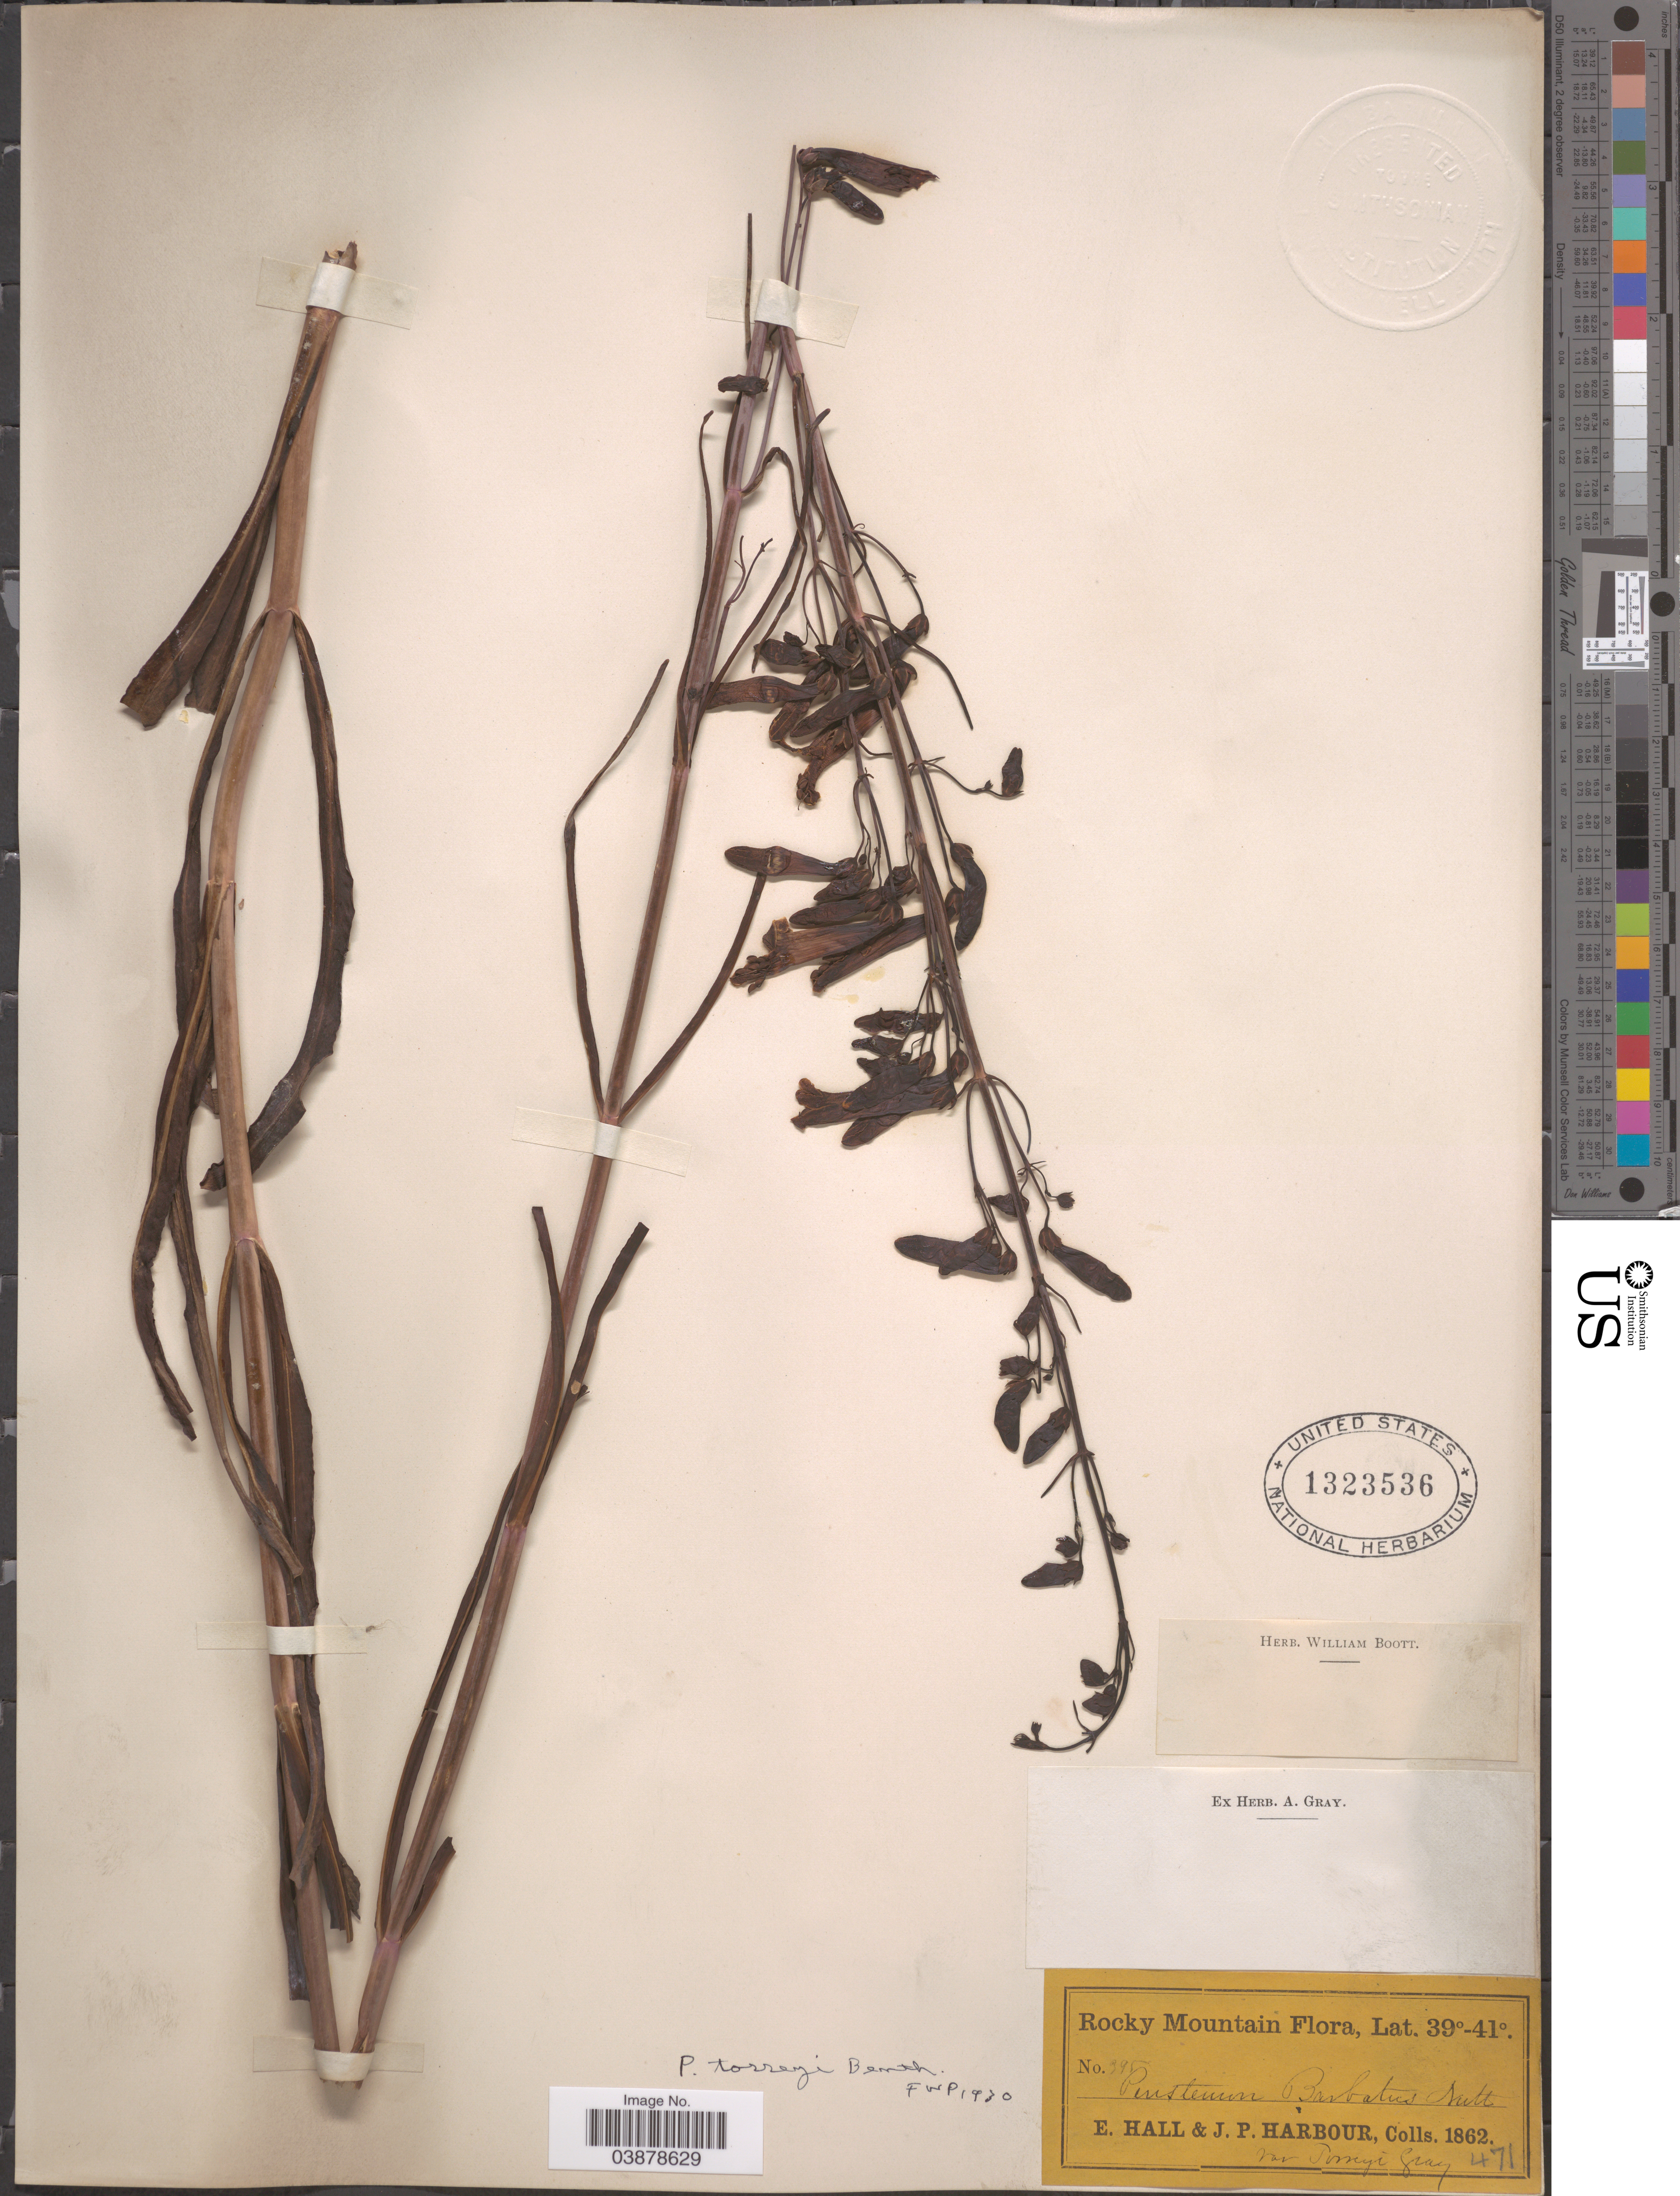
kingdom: Plantae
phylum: Tracheophyta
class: Magnoliopsida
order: Lamiales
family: Plantaginaceae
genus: Penstemon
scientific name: Penstemon torreyi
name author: Benth.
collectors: E. Hall & J. Harbour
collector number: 395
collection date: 1862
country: United States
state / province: Colorado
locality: Rocky Mountain.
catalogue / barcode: US 1323536